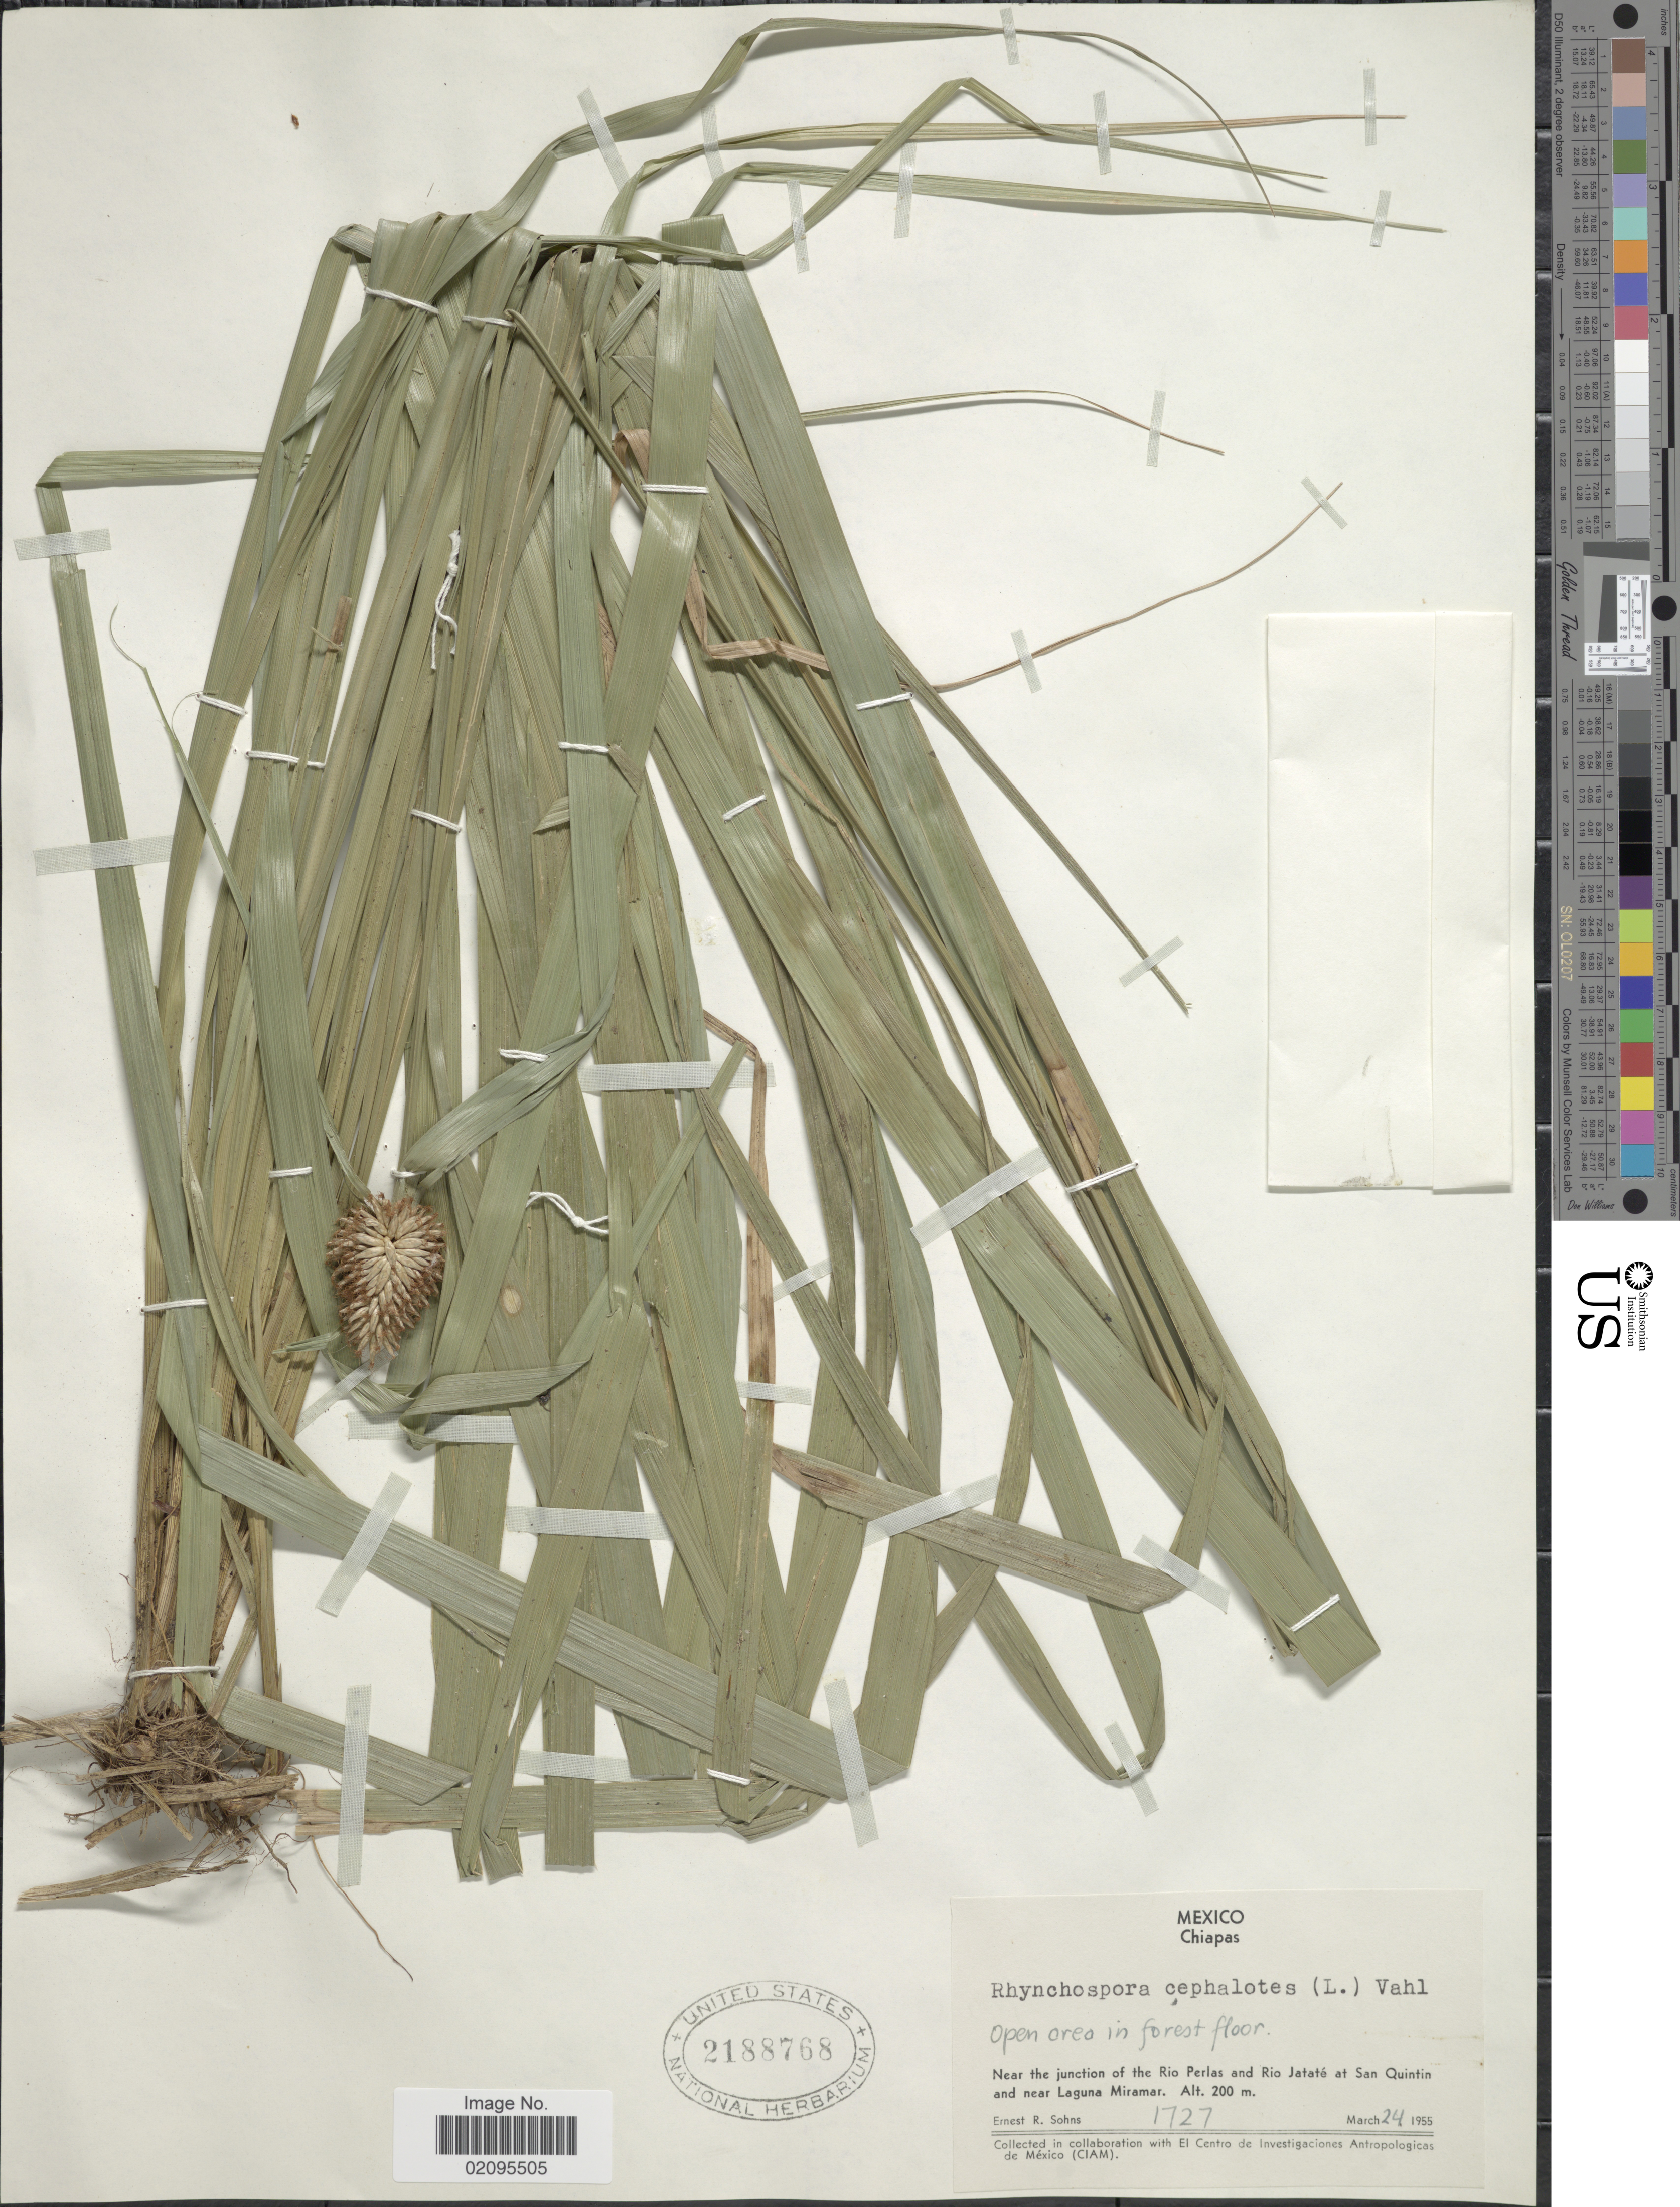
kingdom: Plantae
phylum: Tracheophyta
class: Liliopsida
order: Poales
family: Cyperaceae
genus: Rhynchospora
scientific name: Rhynchospora cephalotes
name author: (L.) Vahl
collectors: E. R. Sohns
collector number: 1727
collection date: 1955-03-24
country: Mexico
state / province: Chiapas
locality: Near the junction of the Rio Perlas and Rio Jatate at San Quintin and near Laguna Miramar, open area in forest floor.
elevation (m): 200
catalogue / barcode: US 2188768